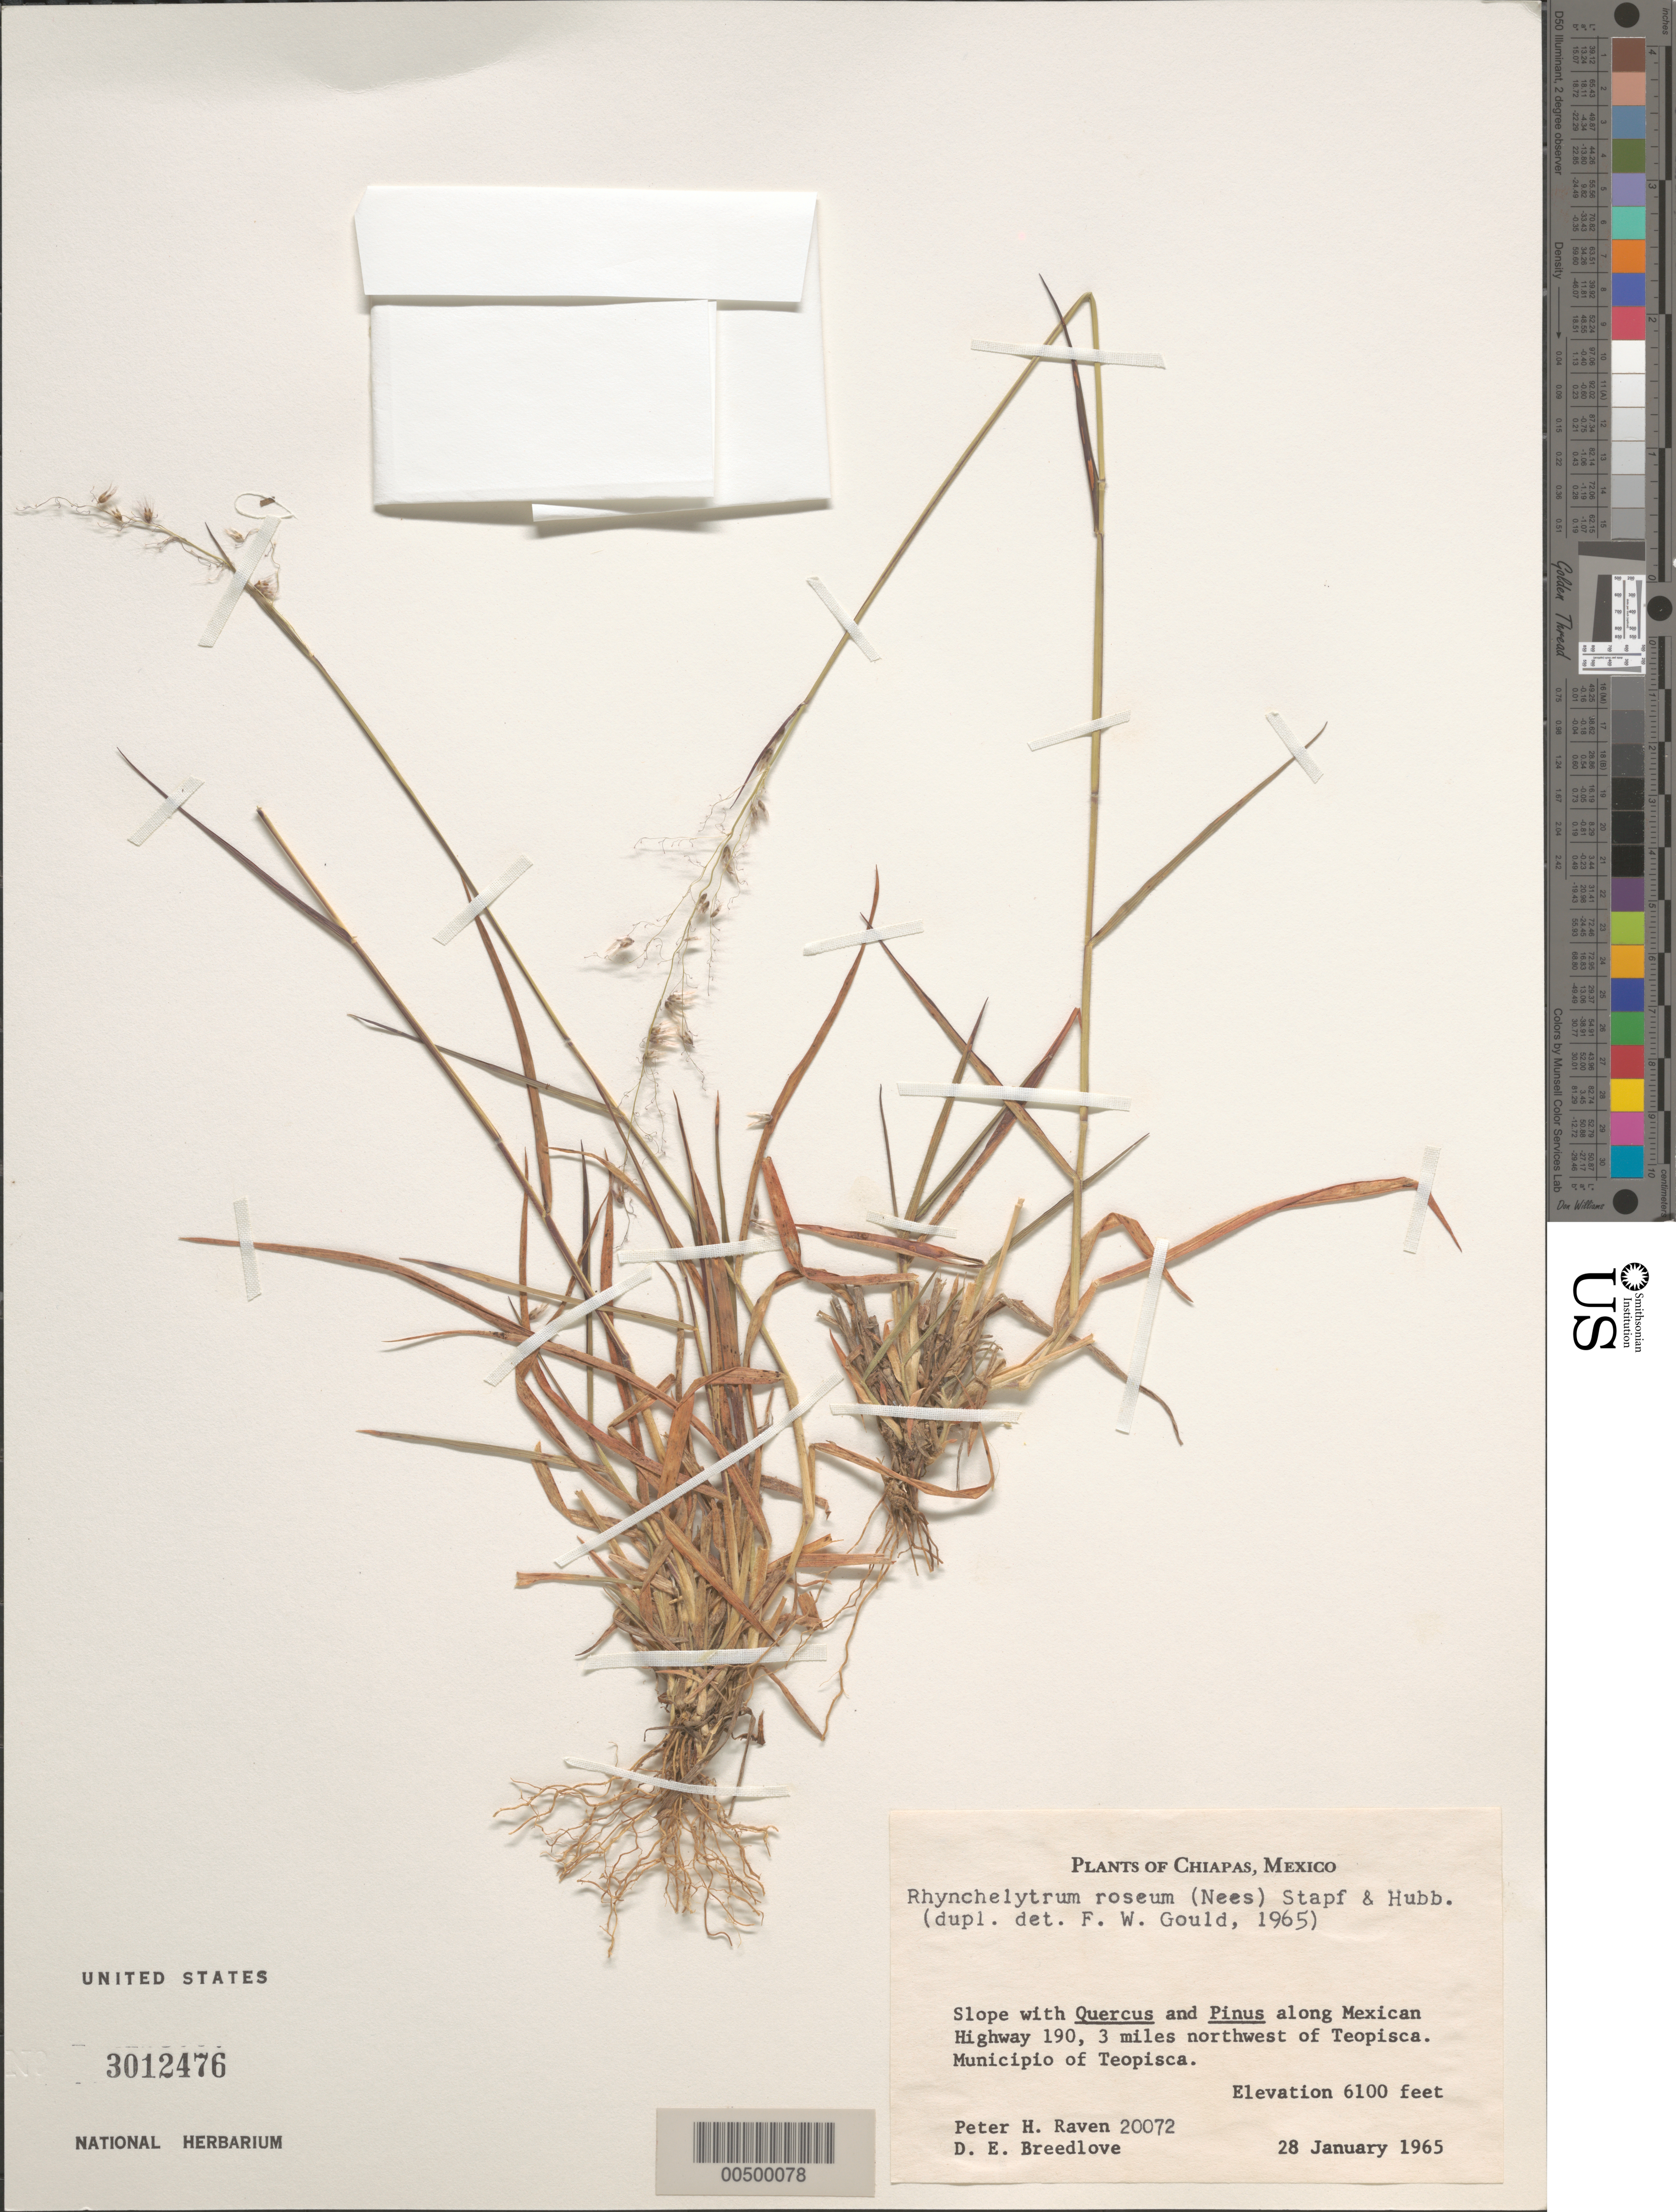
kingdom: Plantae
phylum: Tracheophyta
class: Liliopsida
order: Poales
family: Poaceae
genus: Rhynchelytrum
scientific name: Rhynchelytrum roseum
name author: (Nees) Stapf & C.E. Hubb.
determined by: Gould, F. W.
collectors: P. H. Raven & D. E. Breedlove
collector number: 20072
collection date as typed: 28 Jan 1965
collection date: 1965-01-28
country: Mexico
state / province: Chiapas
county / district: Teopisca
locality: Along Mex Hwy 190, 3 mi NW of Teopisca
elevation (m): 1859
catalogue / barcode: US 3012476